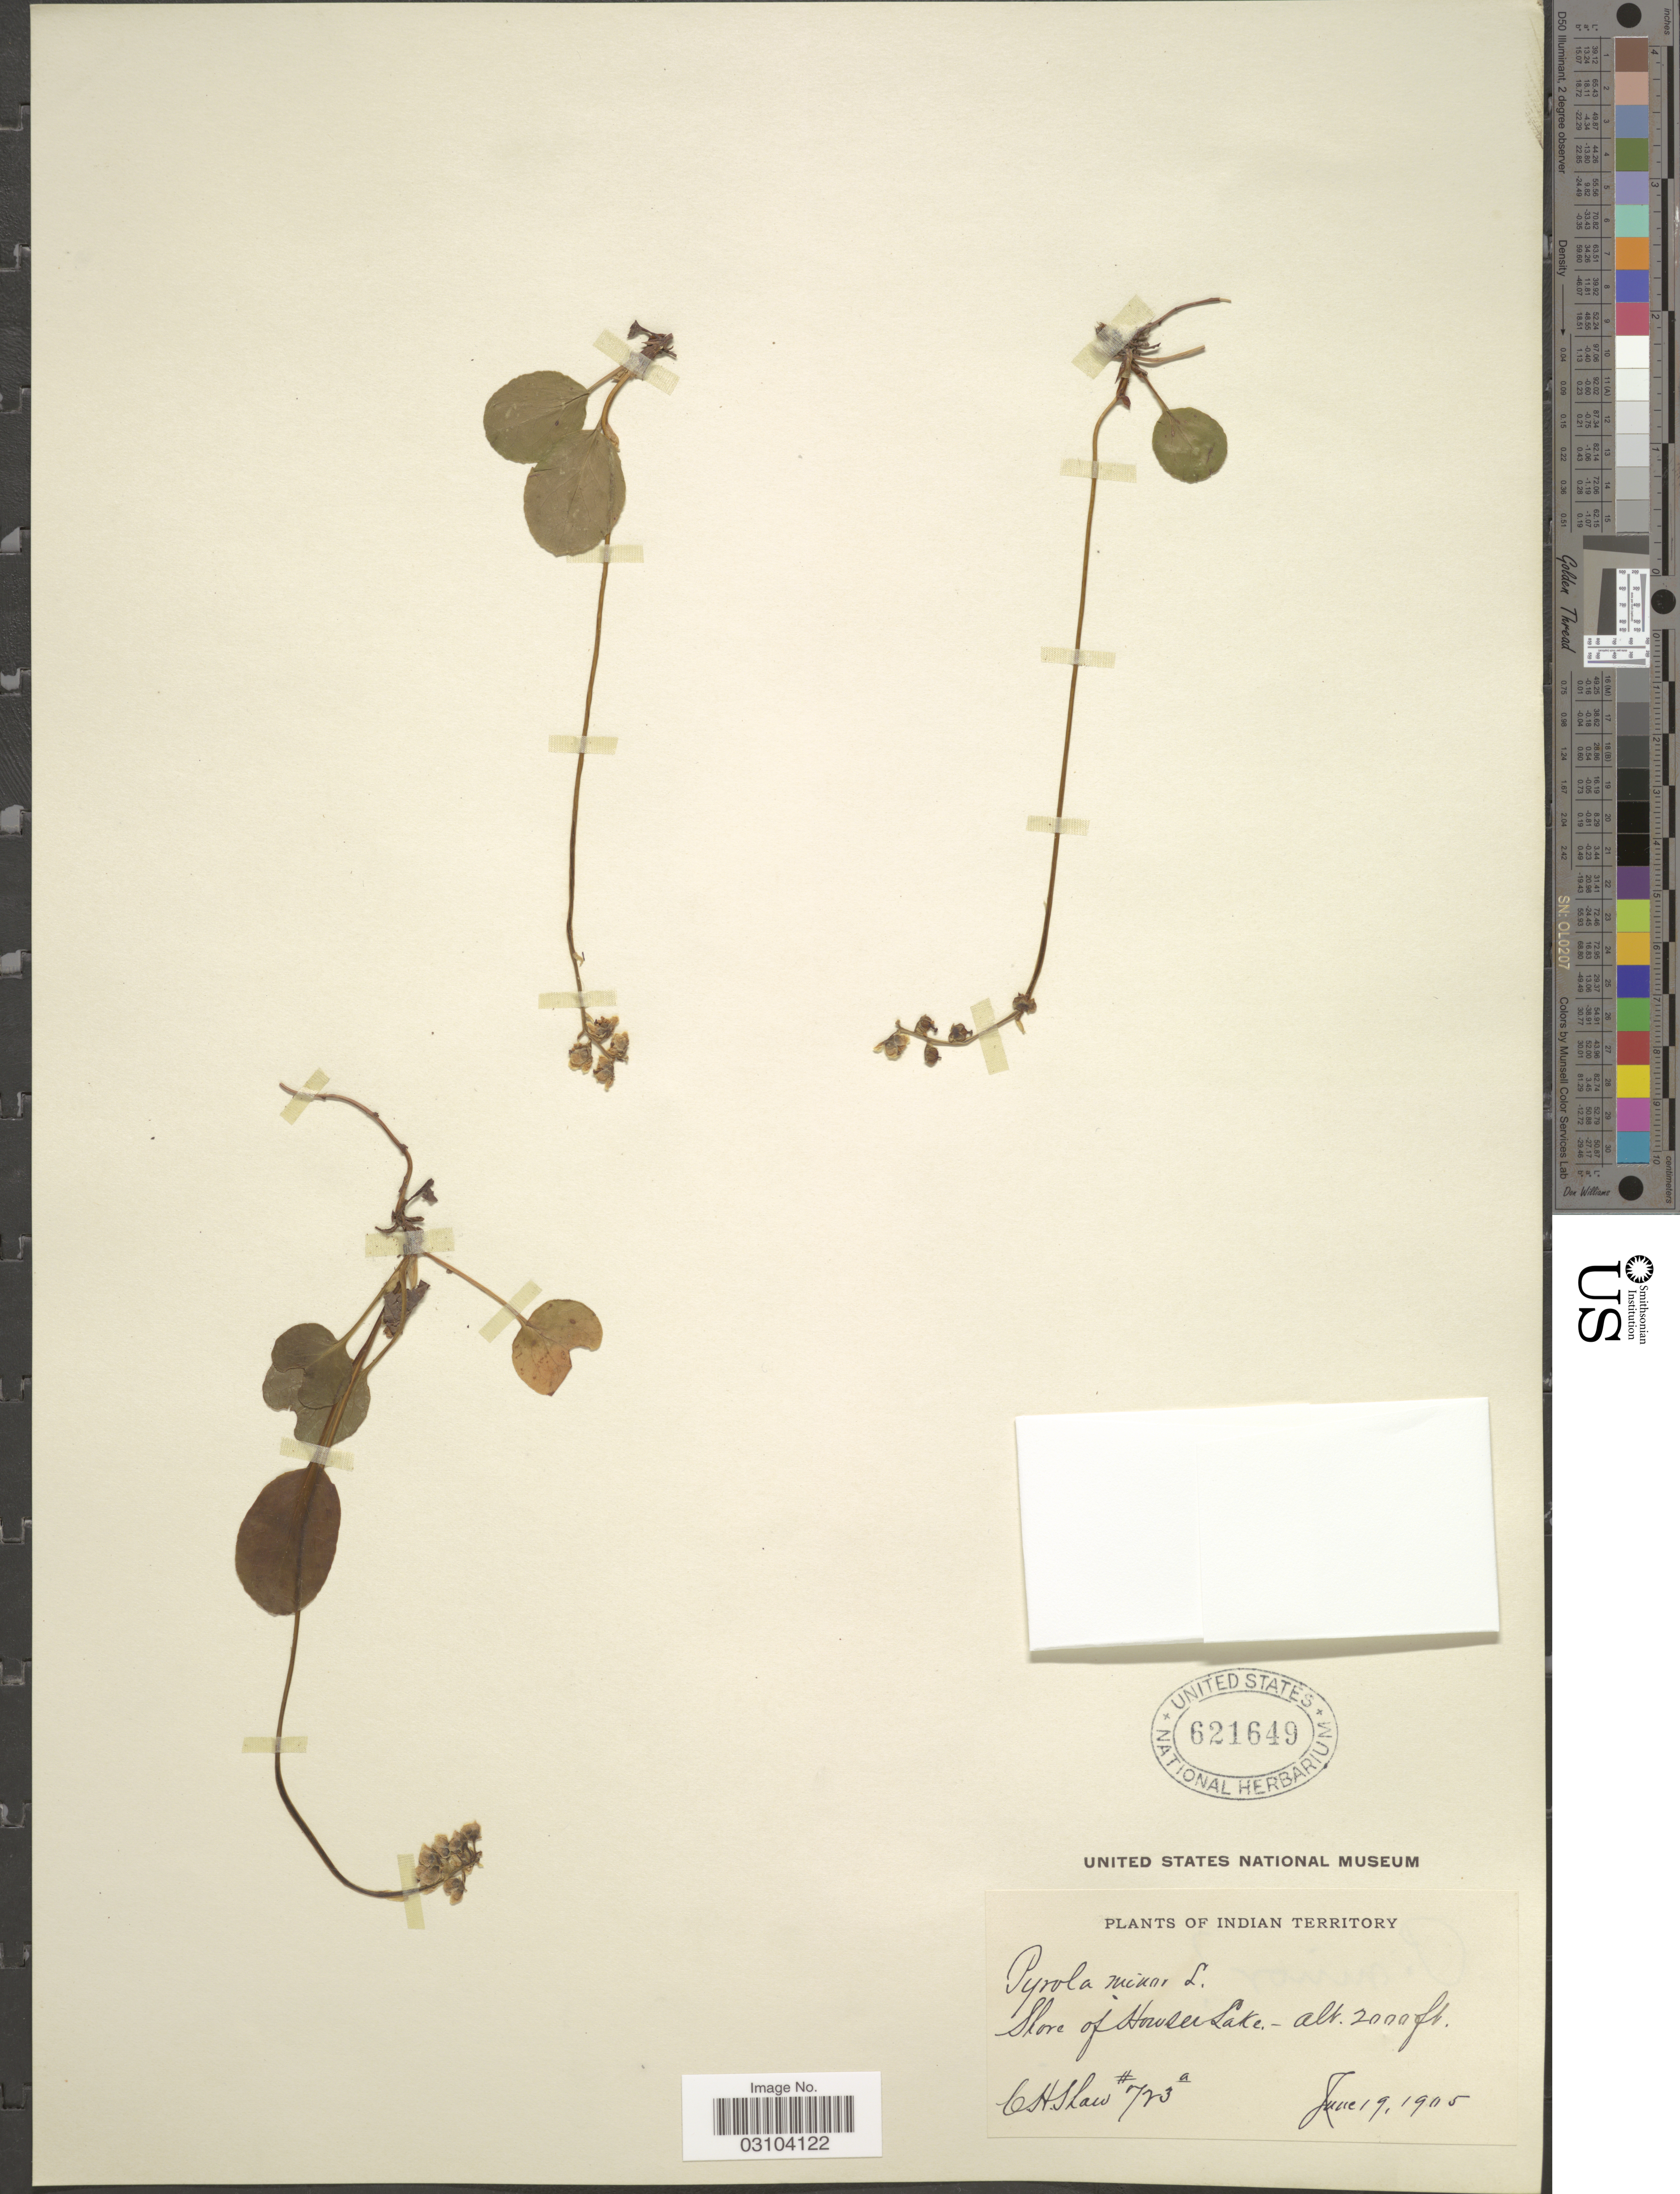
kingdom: Plantae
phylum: Tracheophyta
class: Magnoliopsida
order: Ericales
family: Ericaceae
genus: Pyrola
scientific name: Pyrola minor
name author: L.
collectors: C. H. Shaw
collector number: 723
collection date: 1905-06-19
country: United States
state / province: Oklahoma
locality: Indian Territory. Shore of Howser Lake.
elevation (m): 610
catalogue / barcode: US 621649